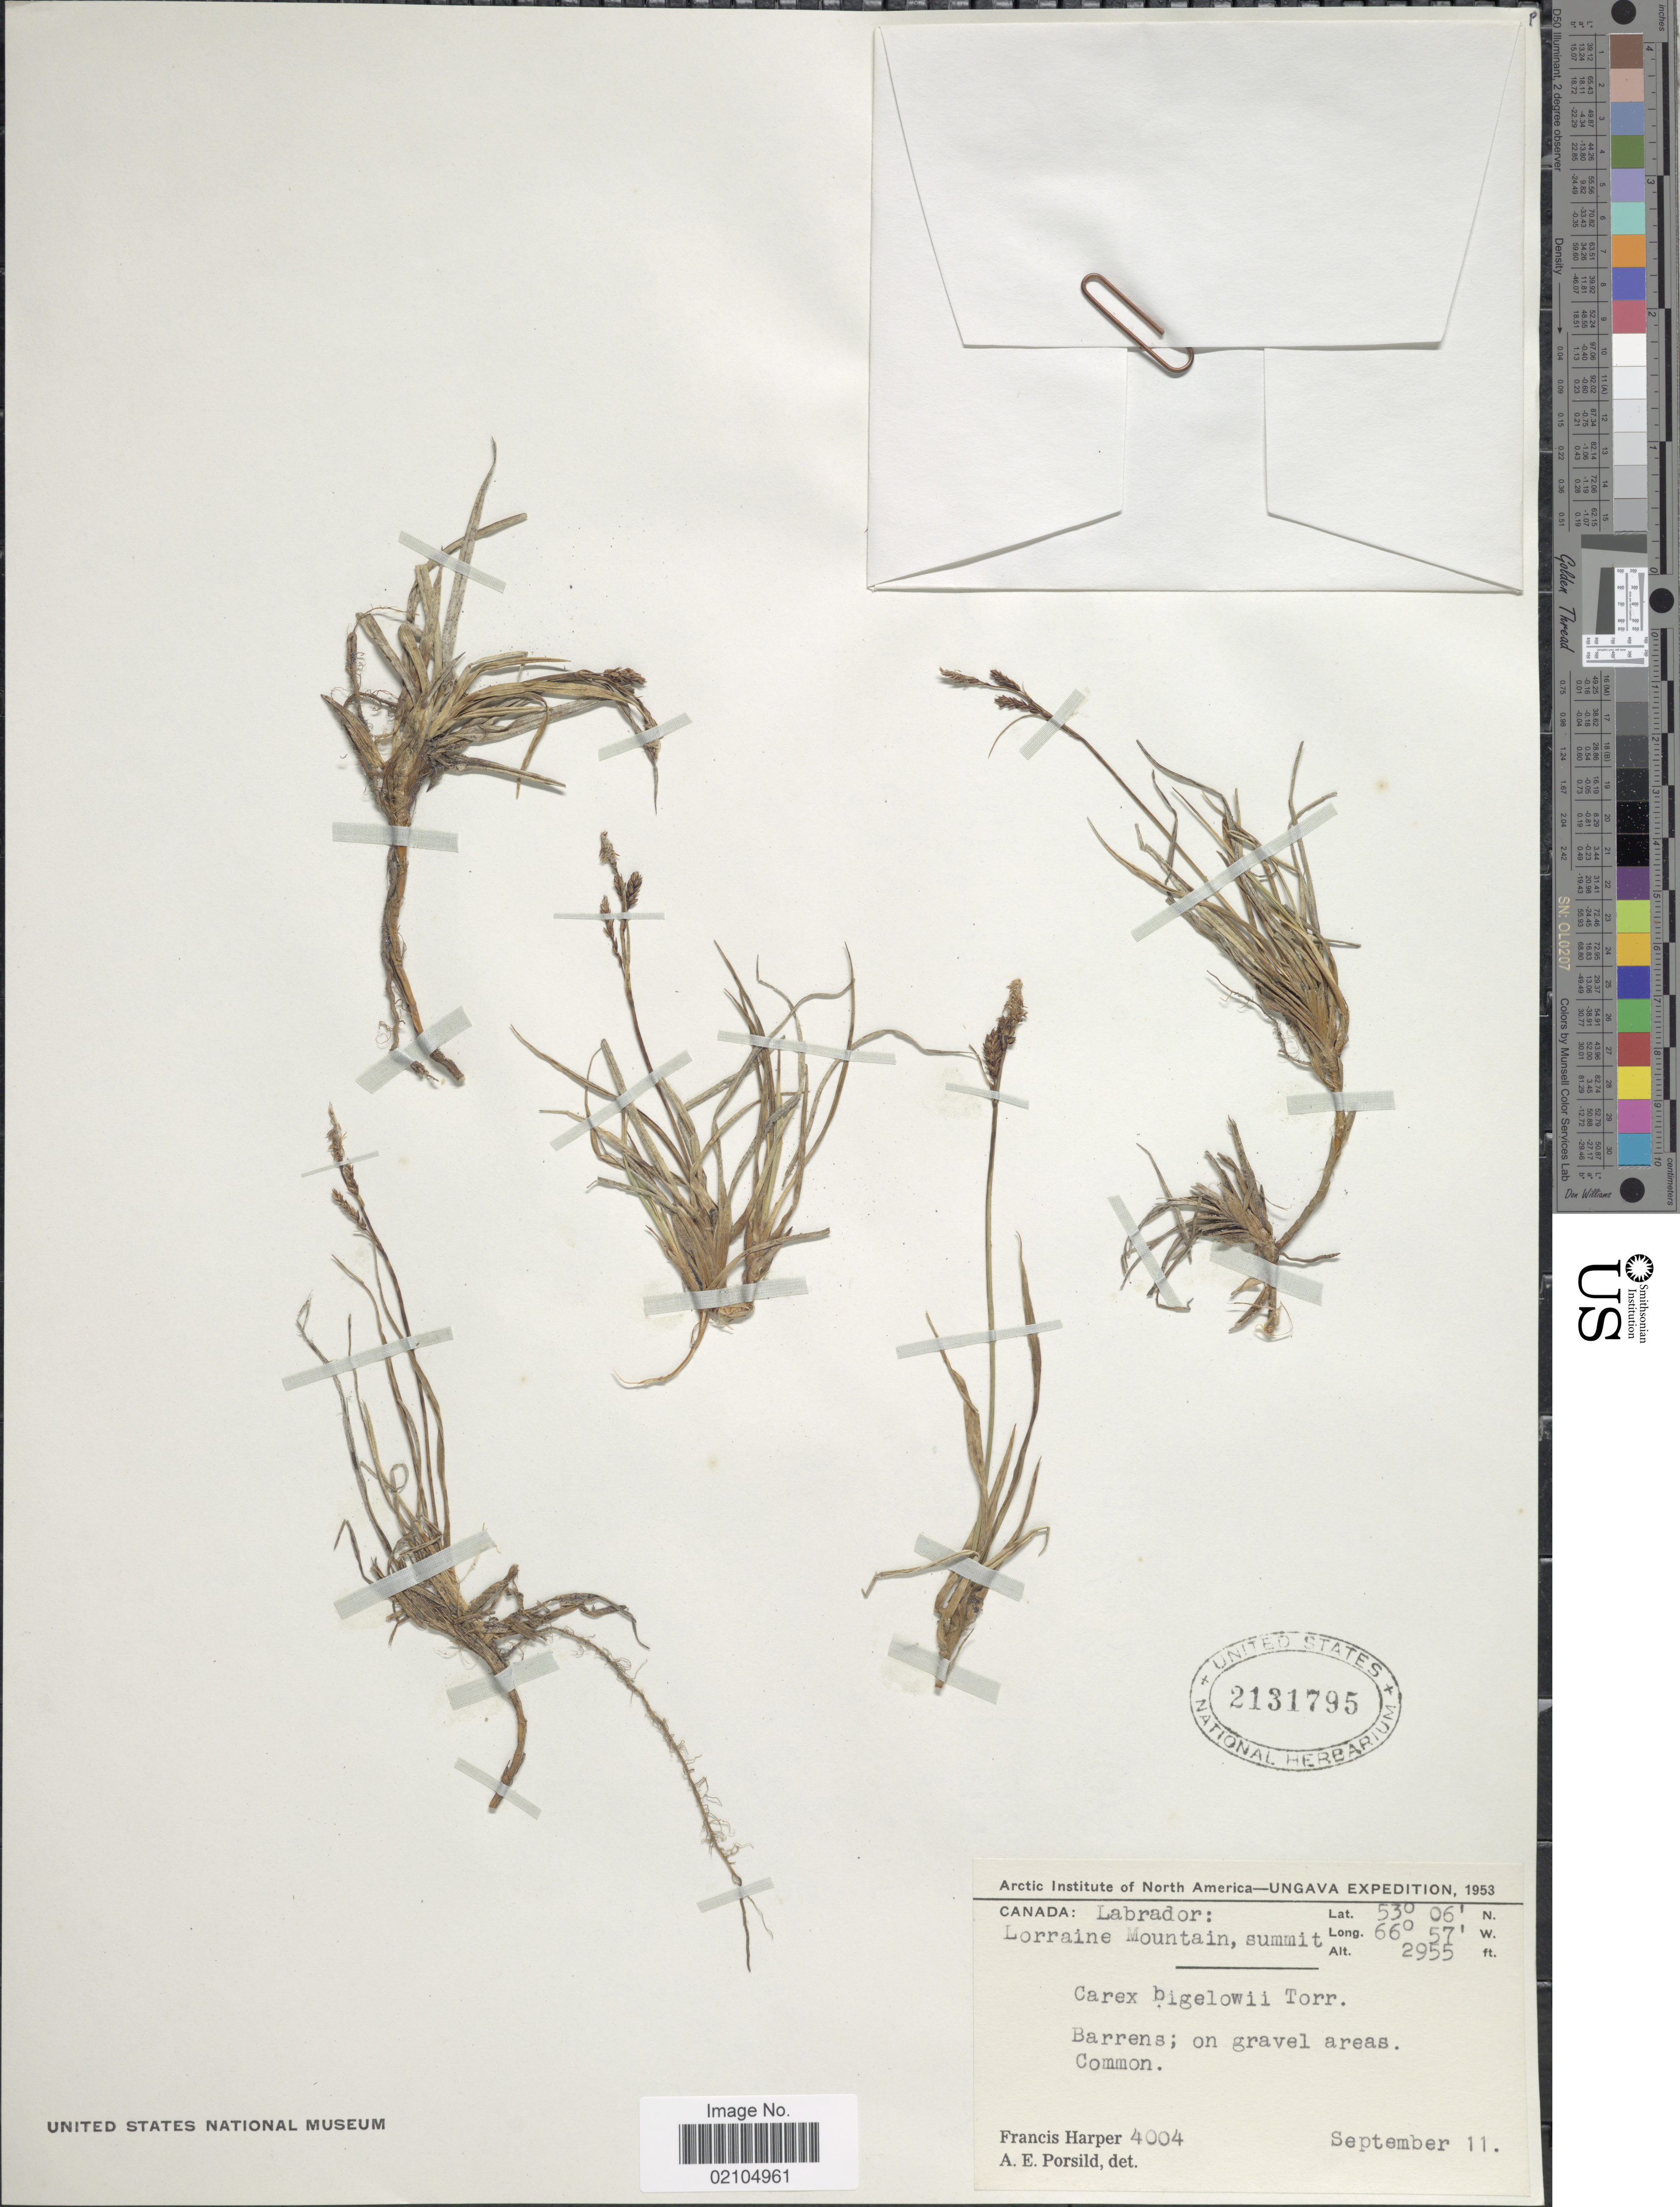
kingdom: Plantae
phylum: Tracheophyta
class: Liliopsida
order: Poales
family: Cyperaceae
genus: Carex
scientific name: Carex bigelowii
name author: Torr. ex Schwein.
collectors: F. Harper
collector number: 4004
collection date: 1953-09-11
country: Canada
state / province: Newfoundland and Labrador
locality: Ungava. Labrador. Lorraine Mountain, summit, Barrens; on gravel areas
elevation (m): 901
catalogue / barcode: US 2131795